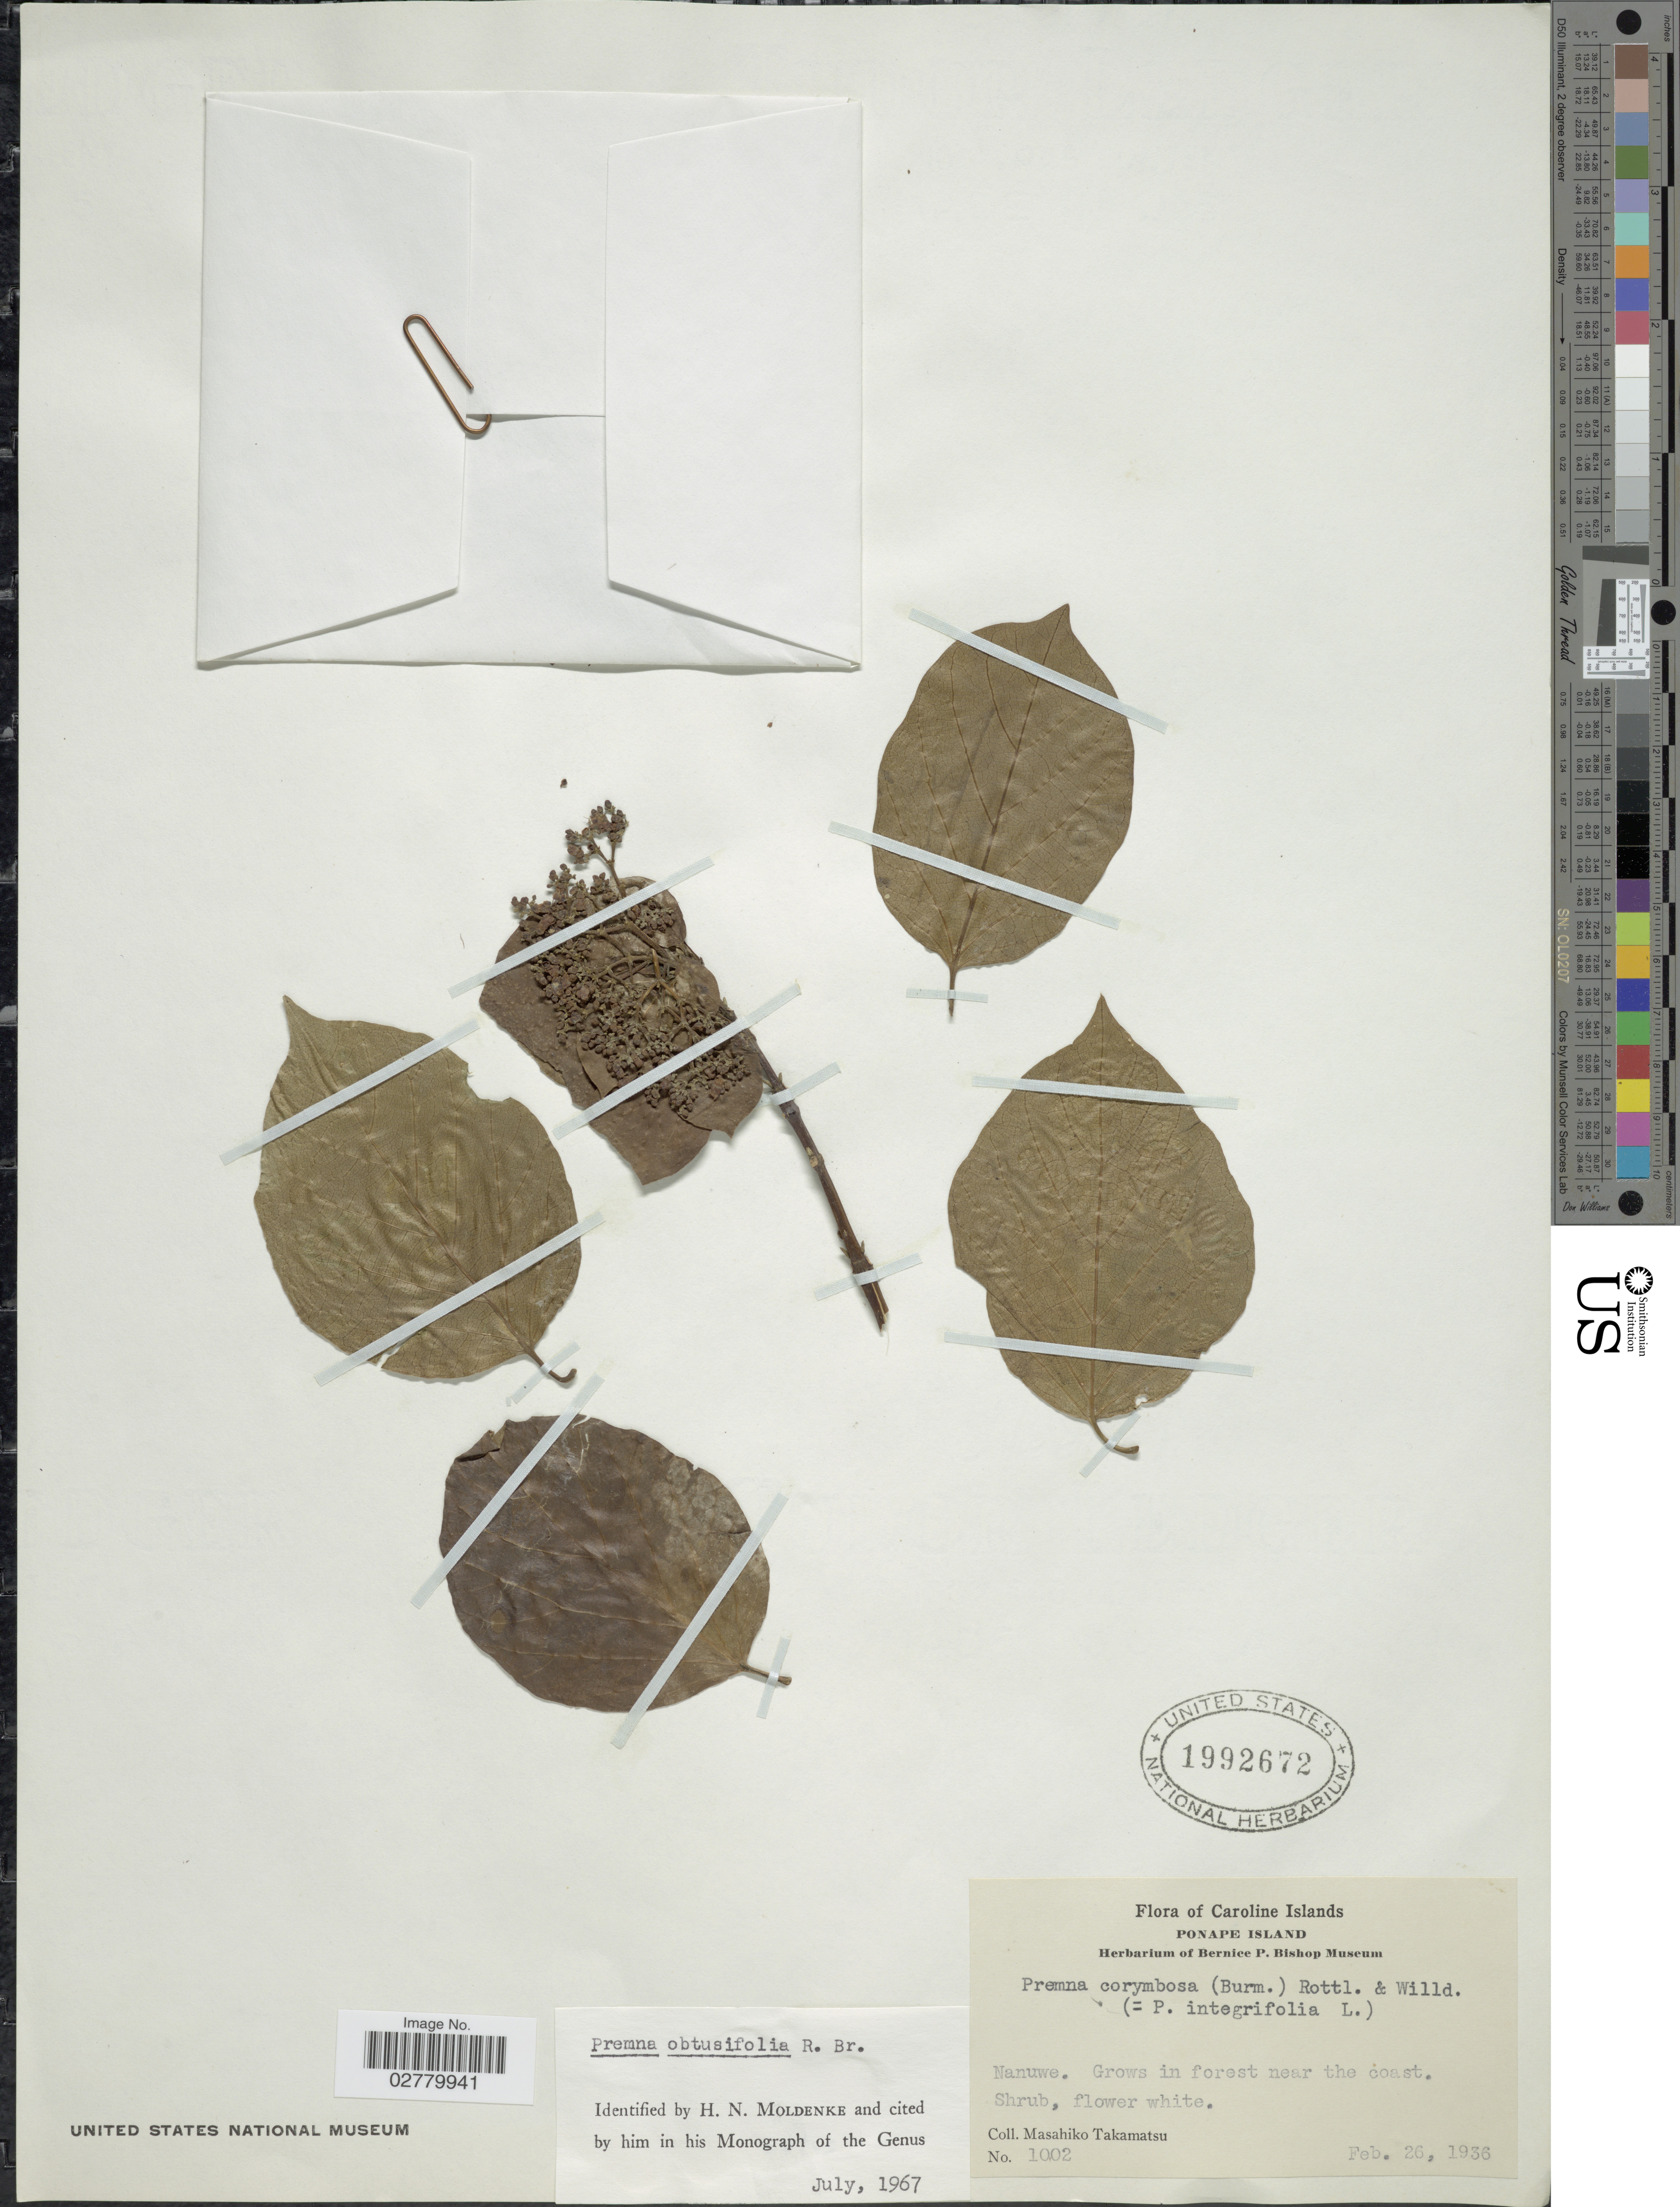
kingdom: Plantae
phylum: Tracheophyta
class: Magnoliopsida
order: Lamiales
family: Lamiaceae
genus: Premna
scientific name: Premna obtusifolia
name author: R. Br.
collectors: M. Takamatsu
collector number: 1002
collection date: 1936-02-26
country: Micronesia, Federated States of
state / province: Pohnpei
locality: Caroline Islands. Ponape Island. Nanuwe. Grows in forest near the coast.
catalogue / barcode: US 1992672